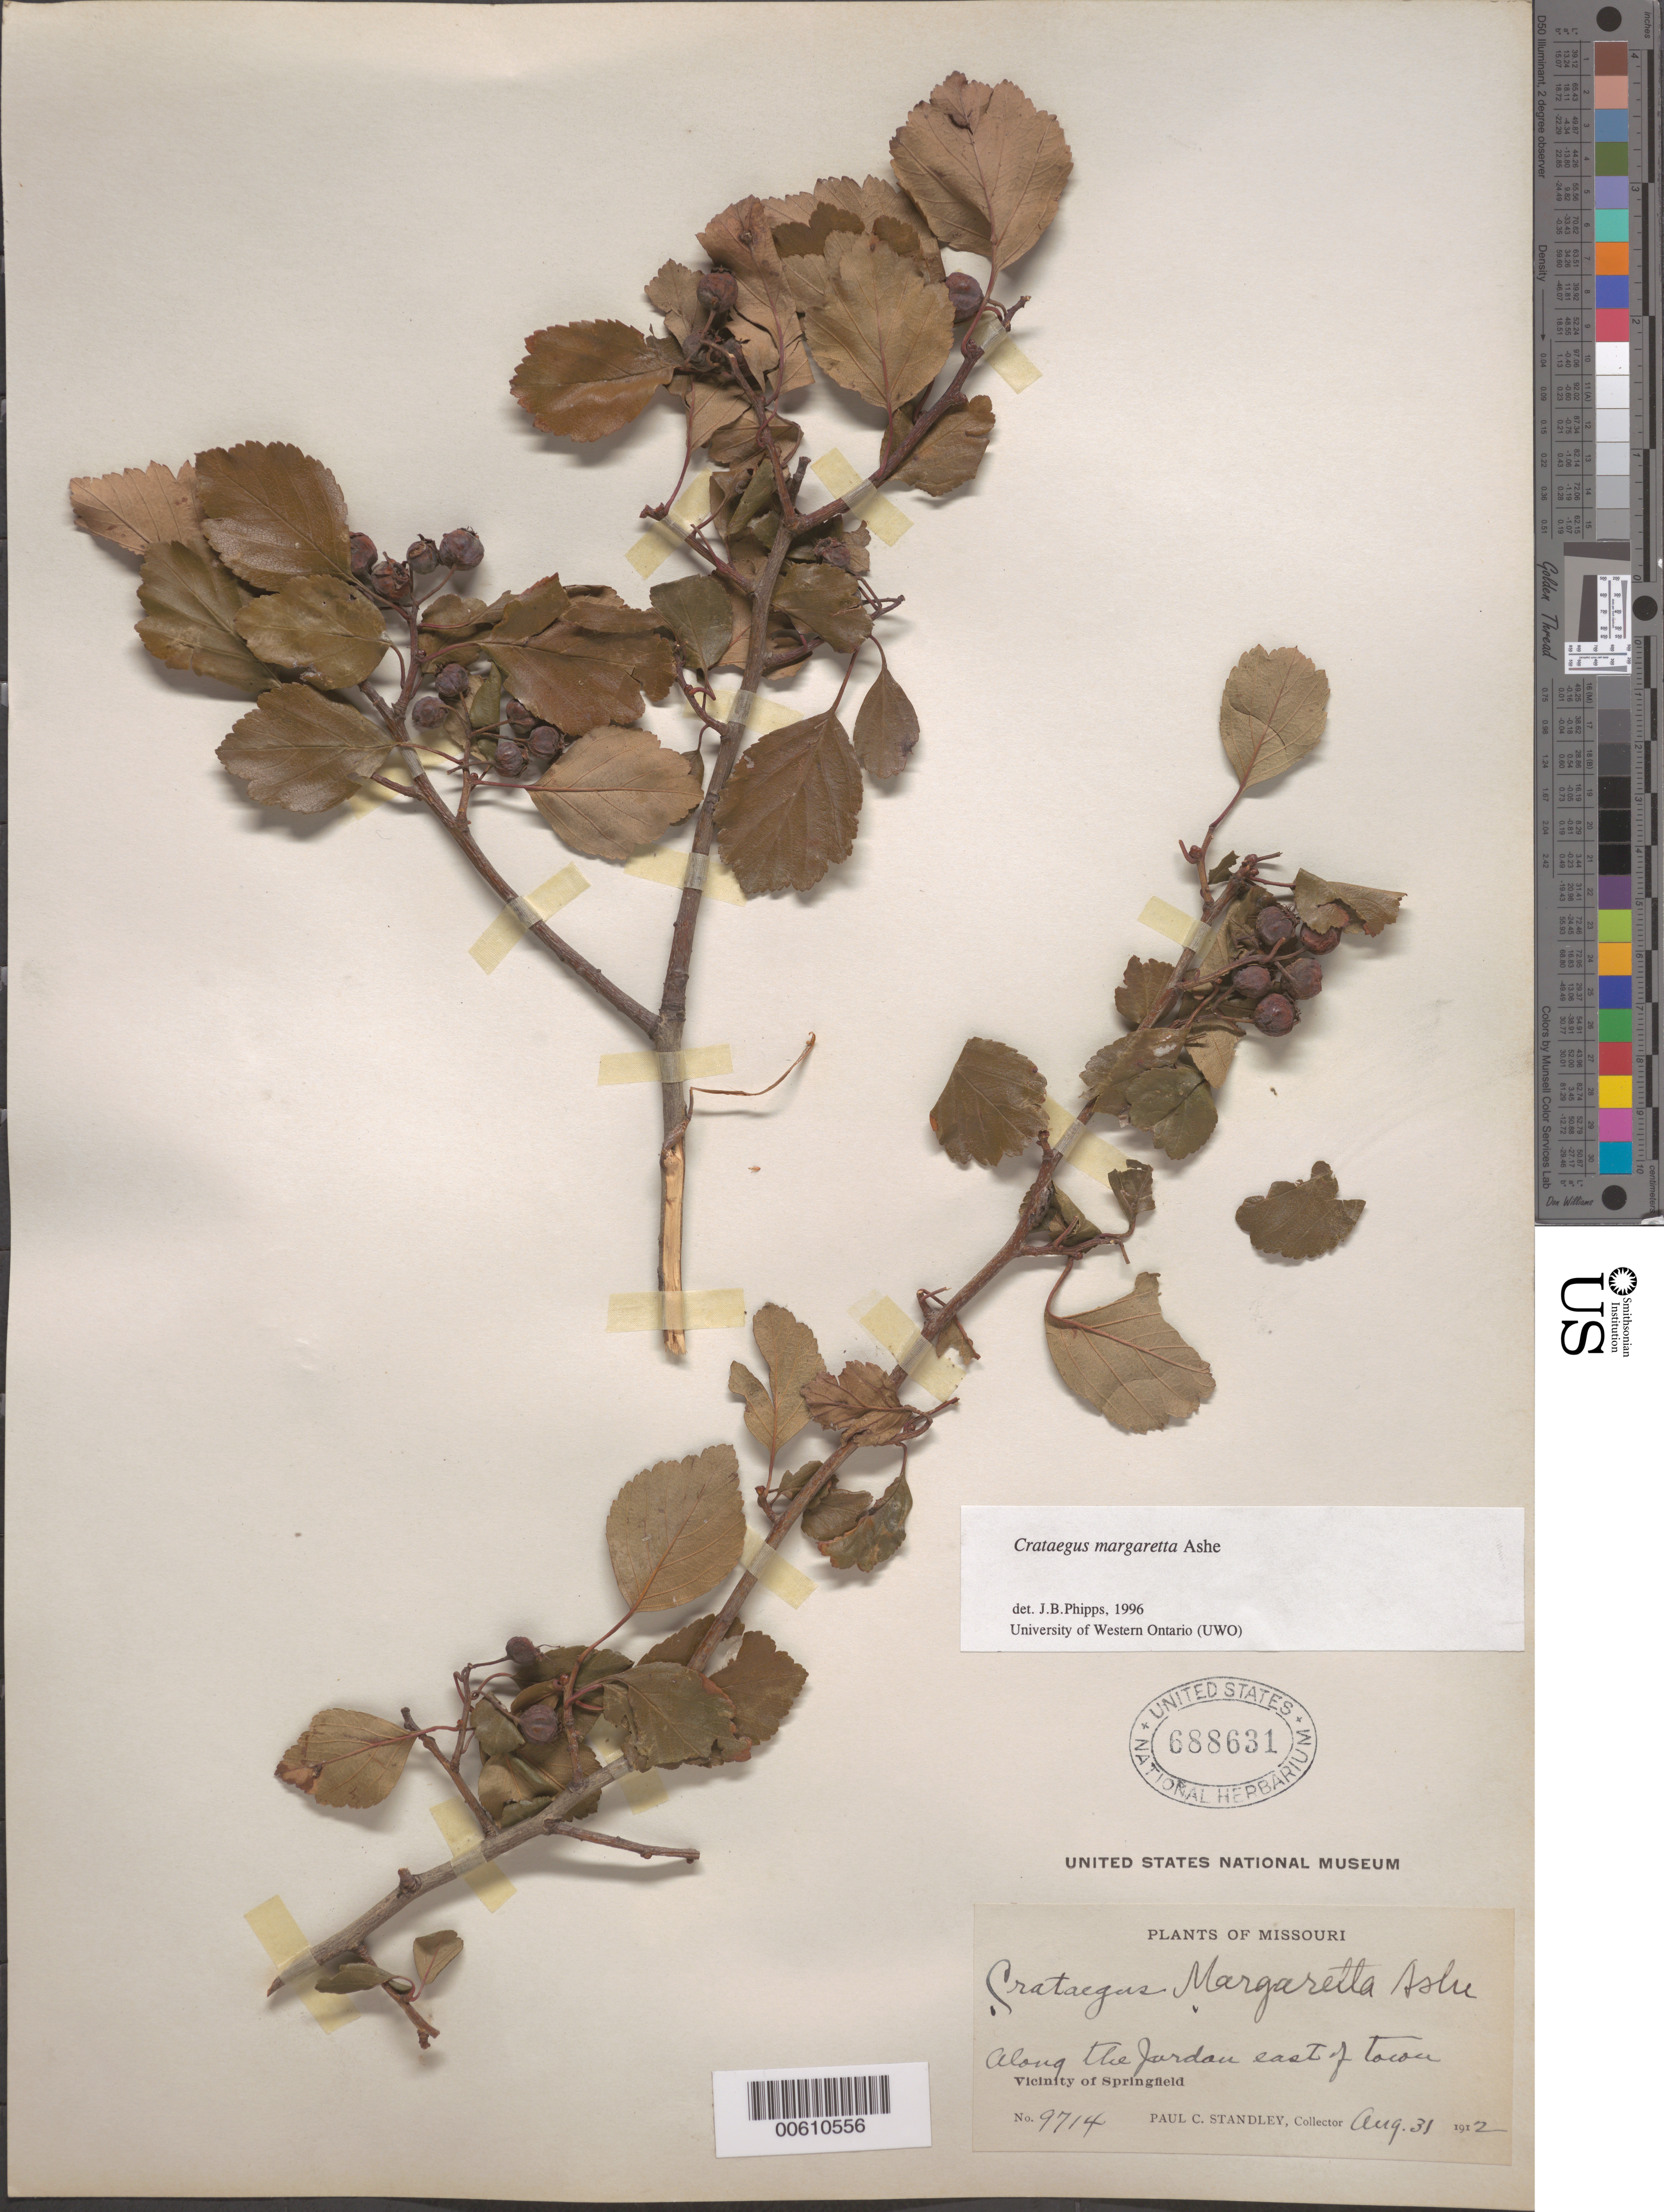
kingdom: Plantae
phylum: Tracheophyta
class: Magnoliopsida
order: Rosales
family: Rosaceae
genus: Crataegus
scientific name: Crataegus margarettae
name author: Ashe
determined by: Phipps, James B., (UWO), University of Western Ontario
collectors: P. C. Standley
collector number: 9714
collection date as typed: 31 Aug 1912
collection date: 1912-08-31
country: United States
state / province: Missouri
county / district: Greene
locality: Vicinity of Springfield, along the Jordan E of town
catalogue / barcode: US 688631